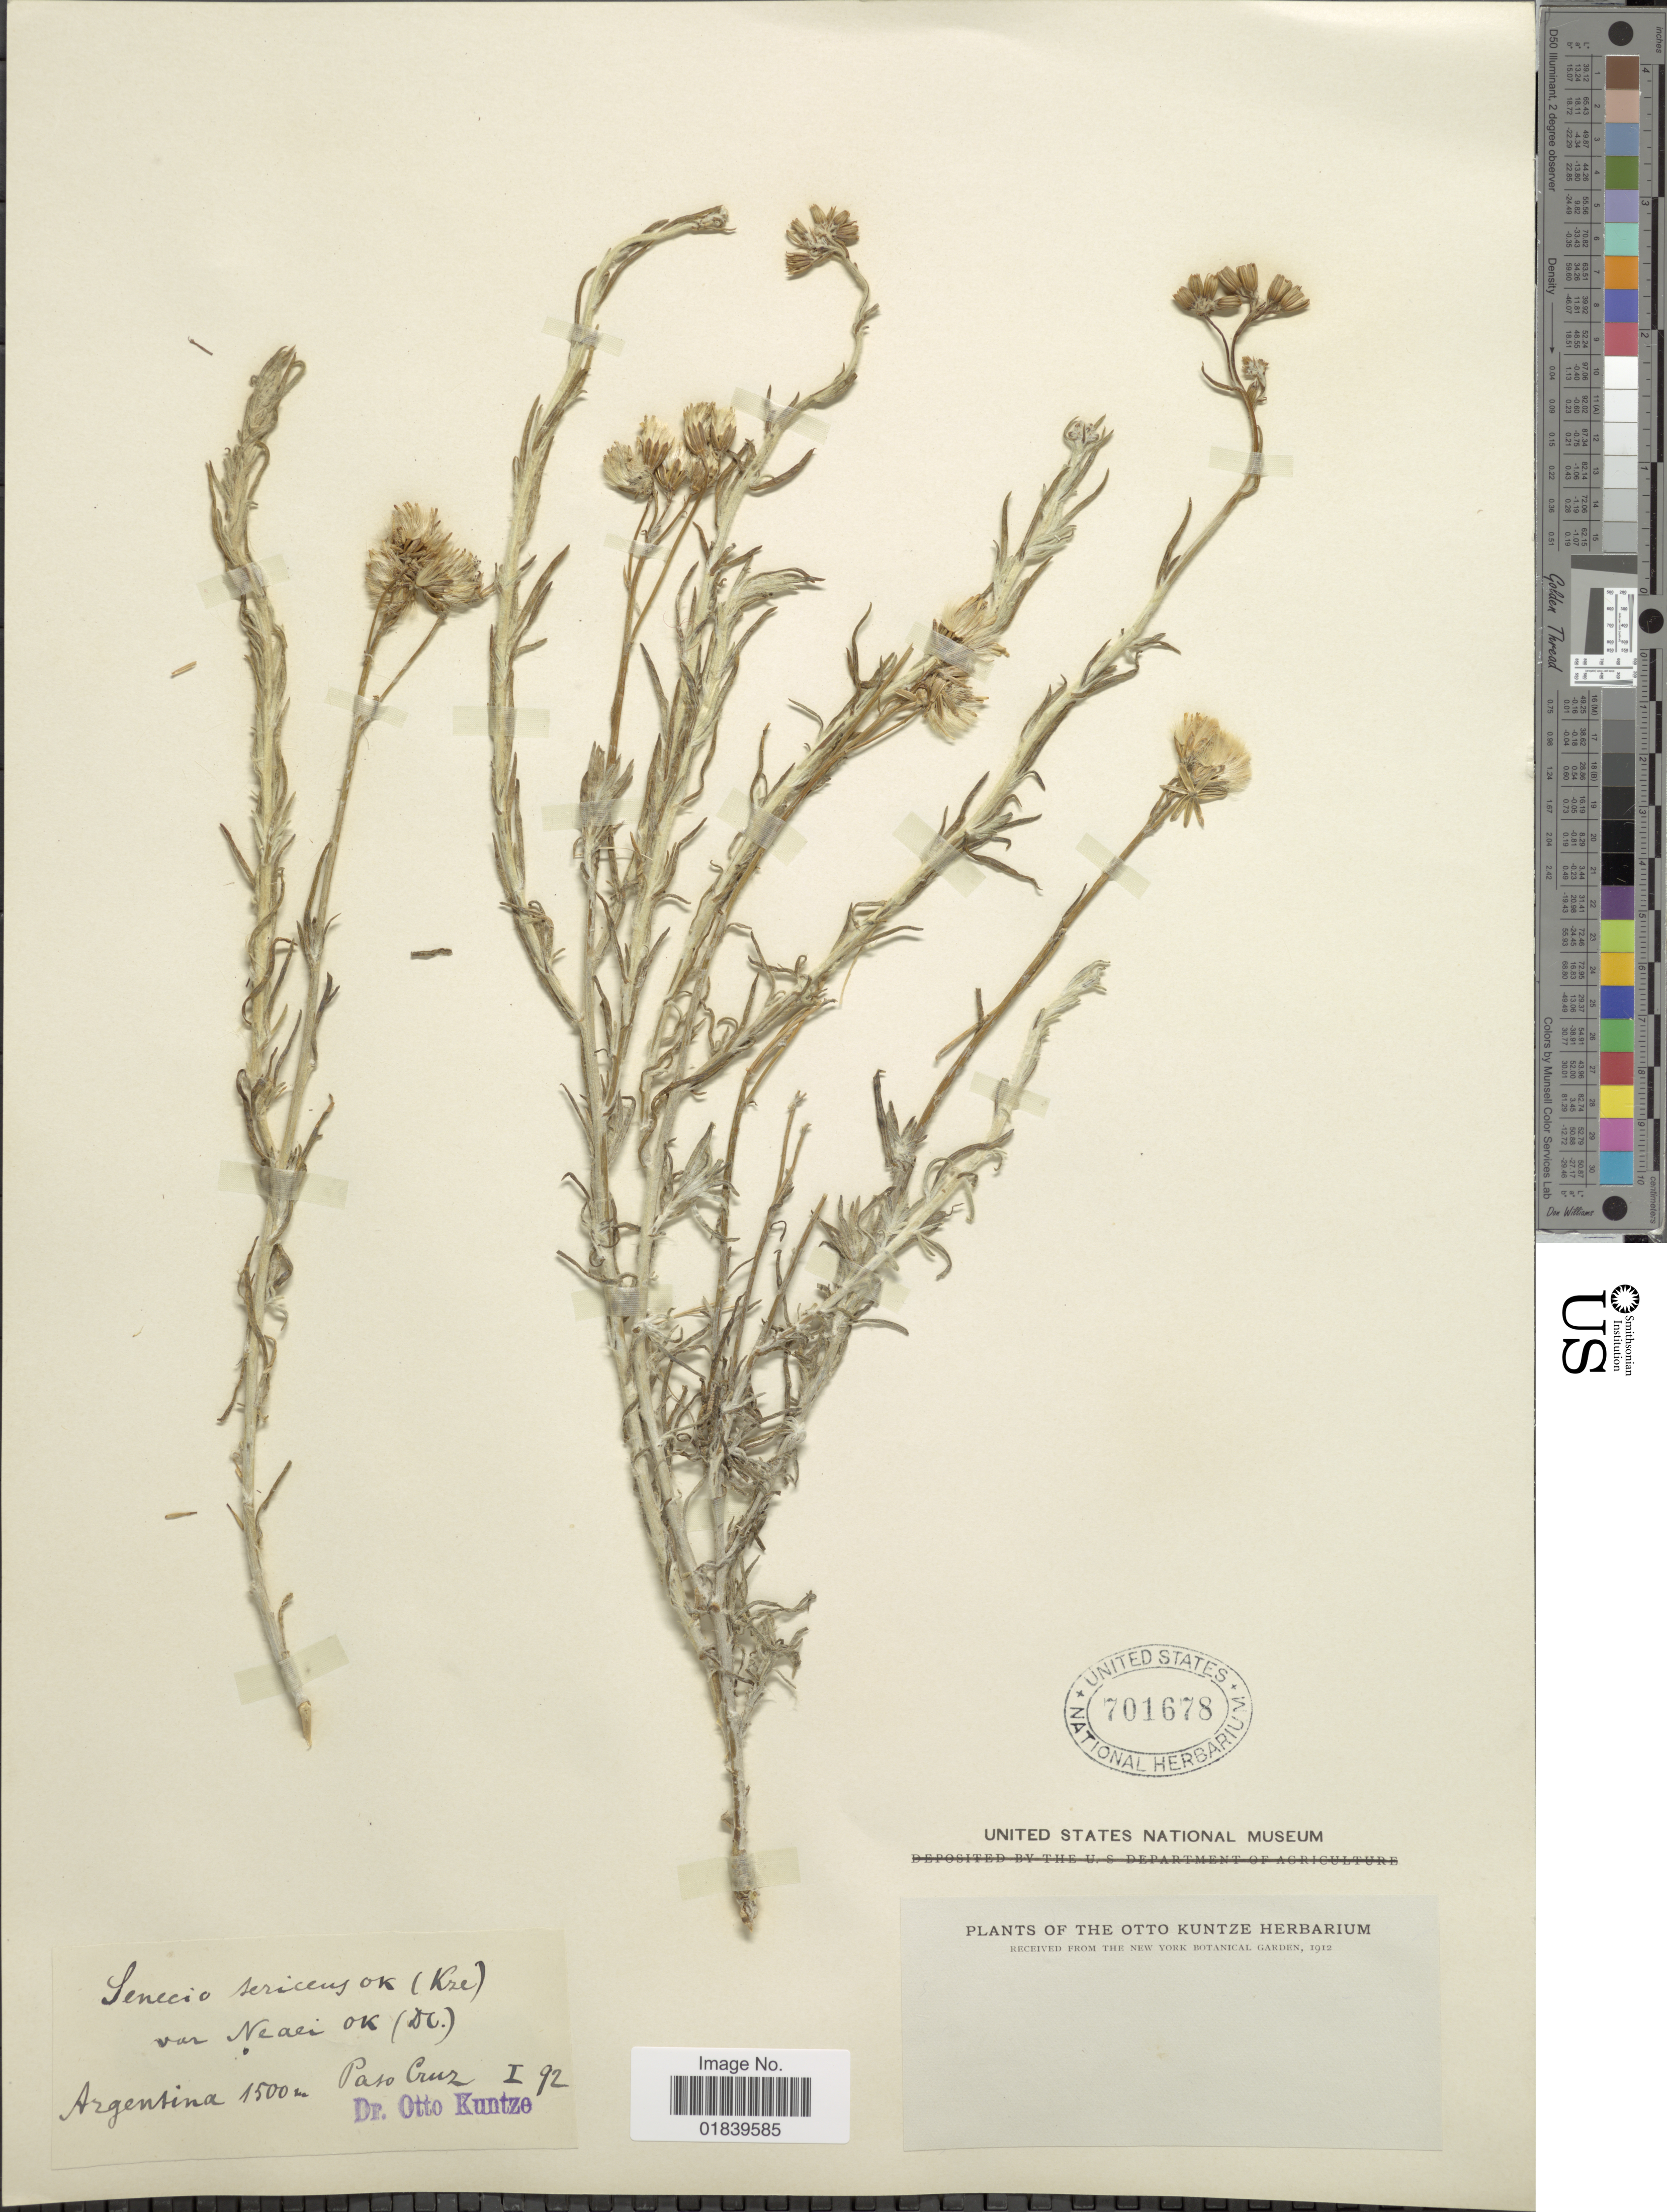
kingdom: Plantae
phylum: Tracheophyta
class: Magnoliopsida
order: Asterales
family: Asteraceae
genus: Senecio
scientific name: Senecio sericeus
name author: (Kunze) Kuntze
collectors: C.E.O. Kuntze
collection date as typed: Transcribed d/m/y: /1/92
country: Argentina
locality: Argentina, Paso Cruz.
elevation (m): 1500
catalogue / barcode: US 701678